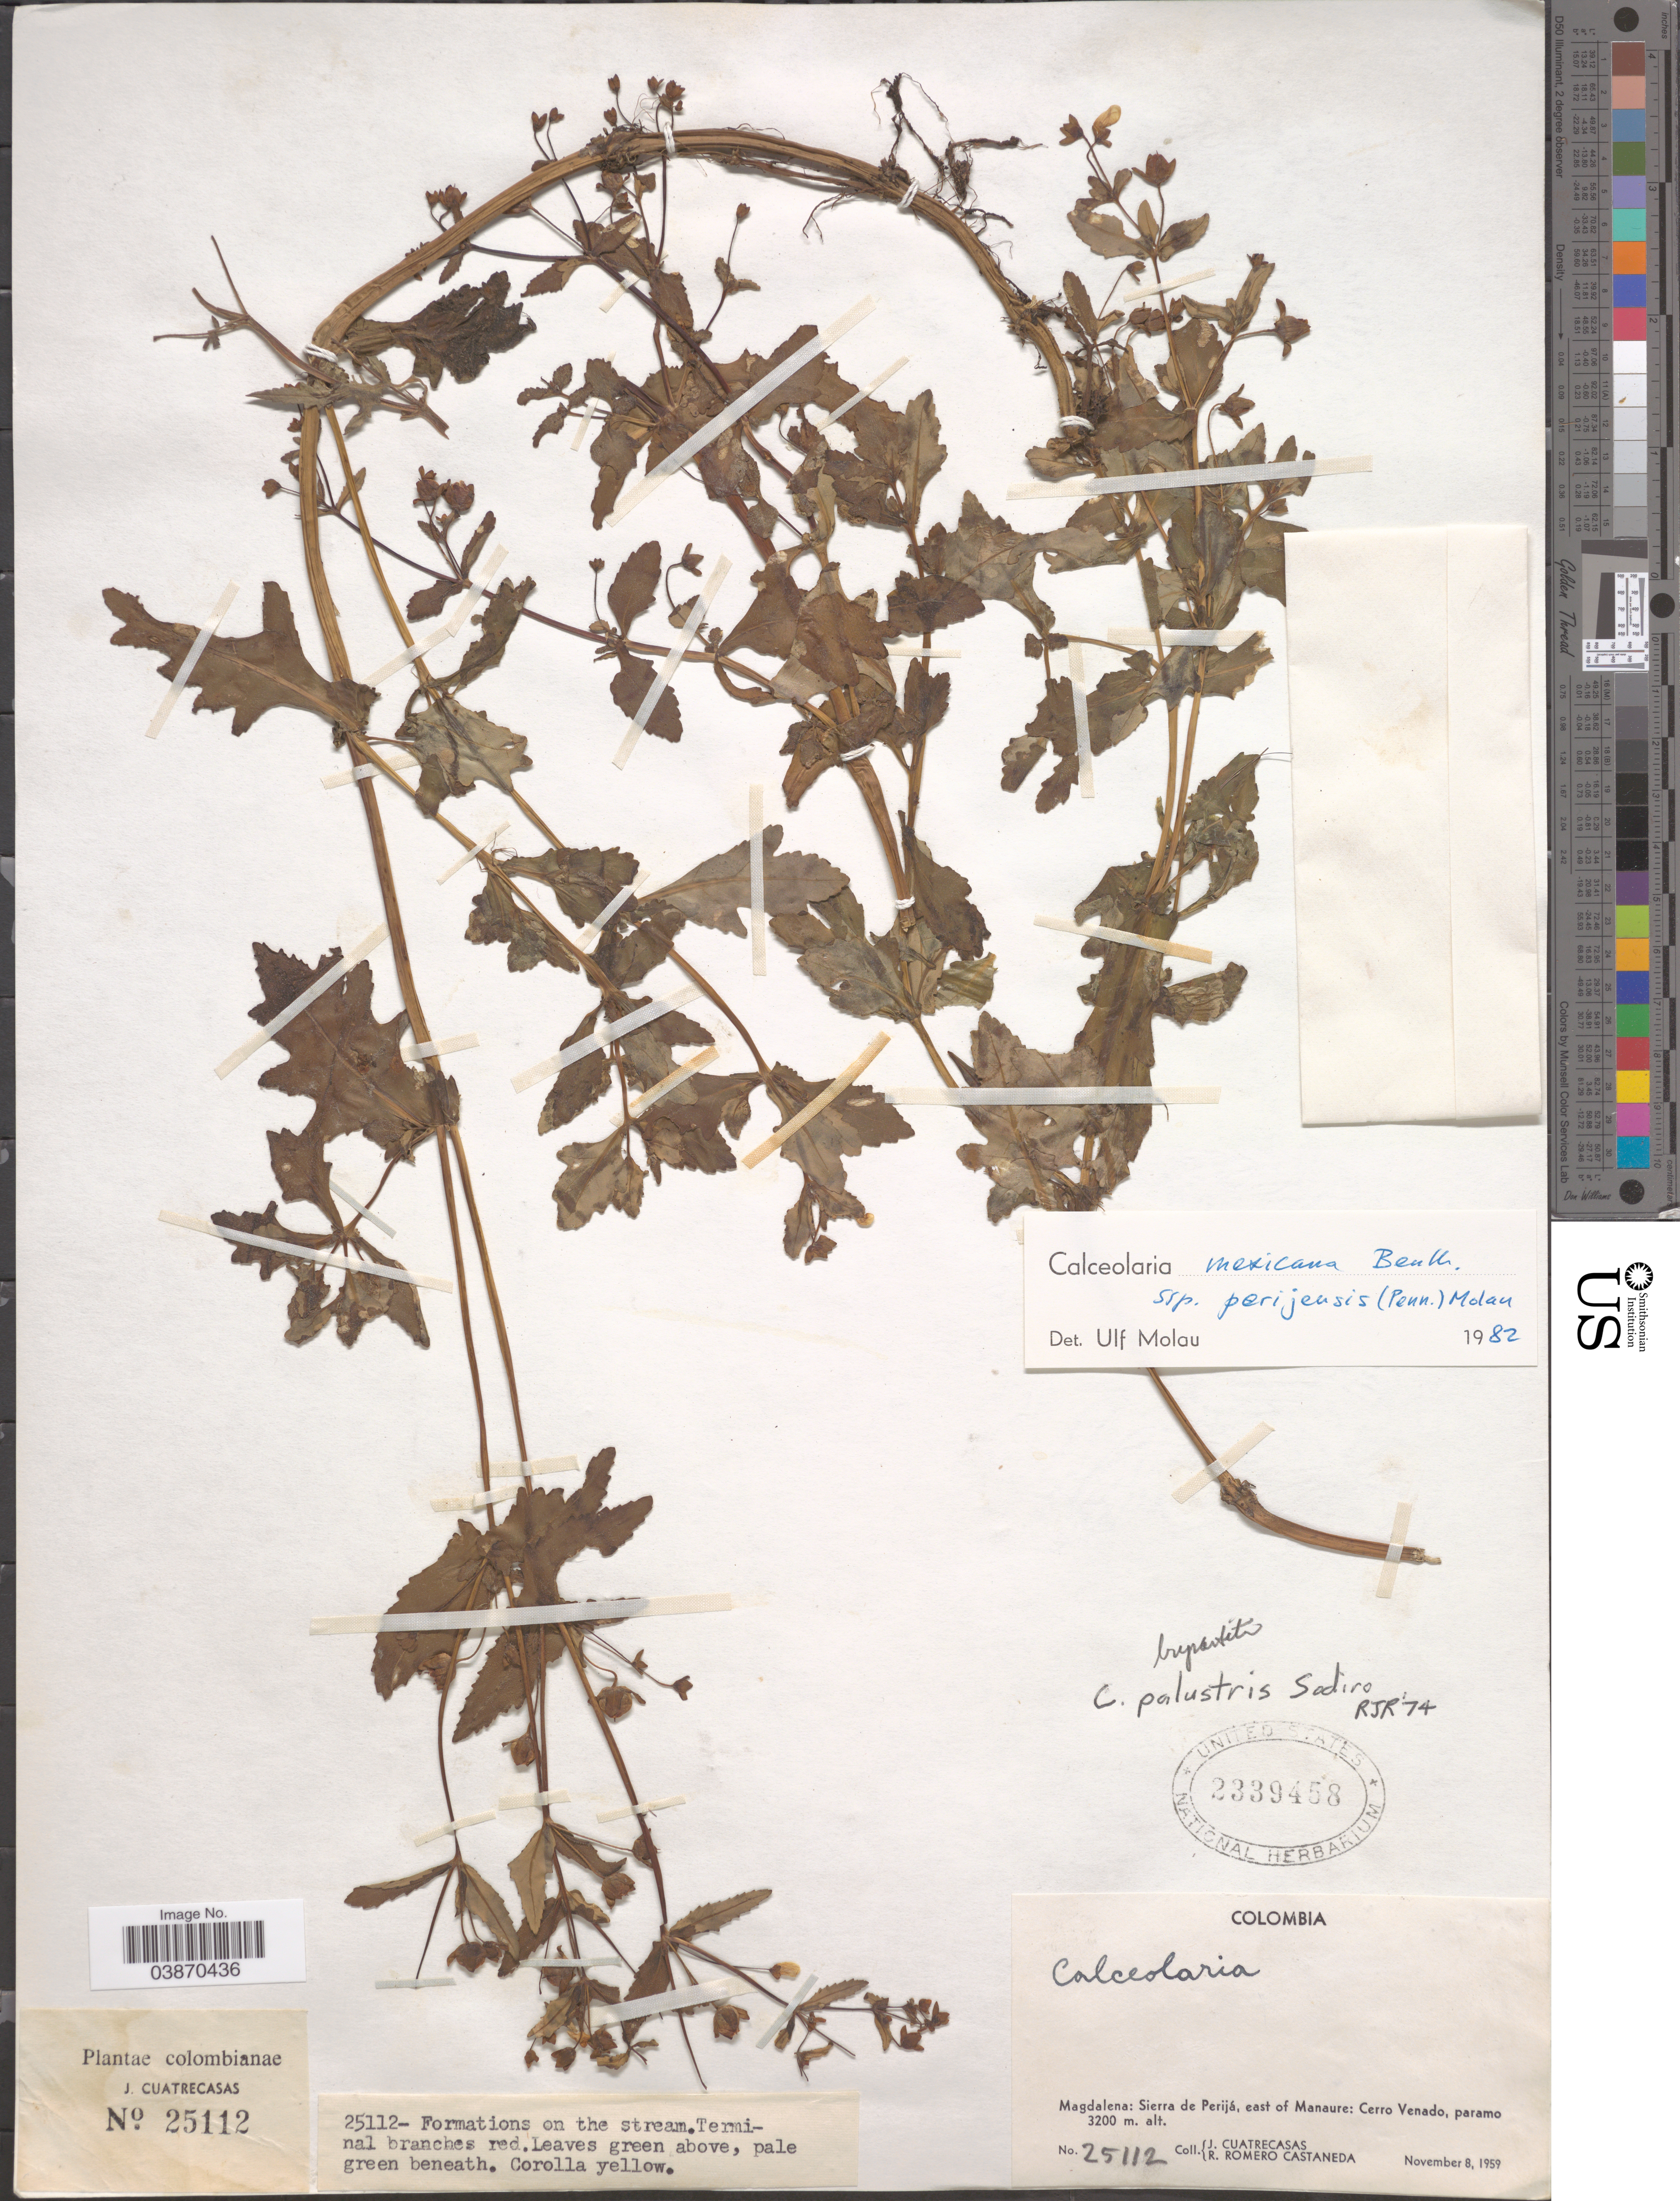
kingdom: Plantae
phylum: Tracheophyta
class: Magnoliopsida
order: Lamiales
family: Calceolariaceae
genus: Calceolaria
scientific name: Calceolaria mexicana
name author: Benth.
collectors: J. Cuatrecasas & R. Romero Castañeda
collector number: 25112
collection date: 1959-11-08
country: Colombia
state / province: Magdalena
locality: Sierra de Perijá, east of Manaure: Cerro Venado, paramo.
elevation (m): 3200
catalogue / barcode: US 2339458